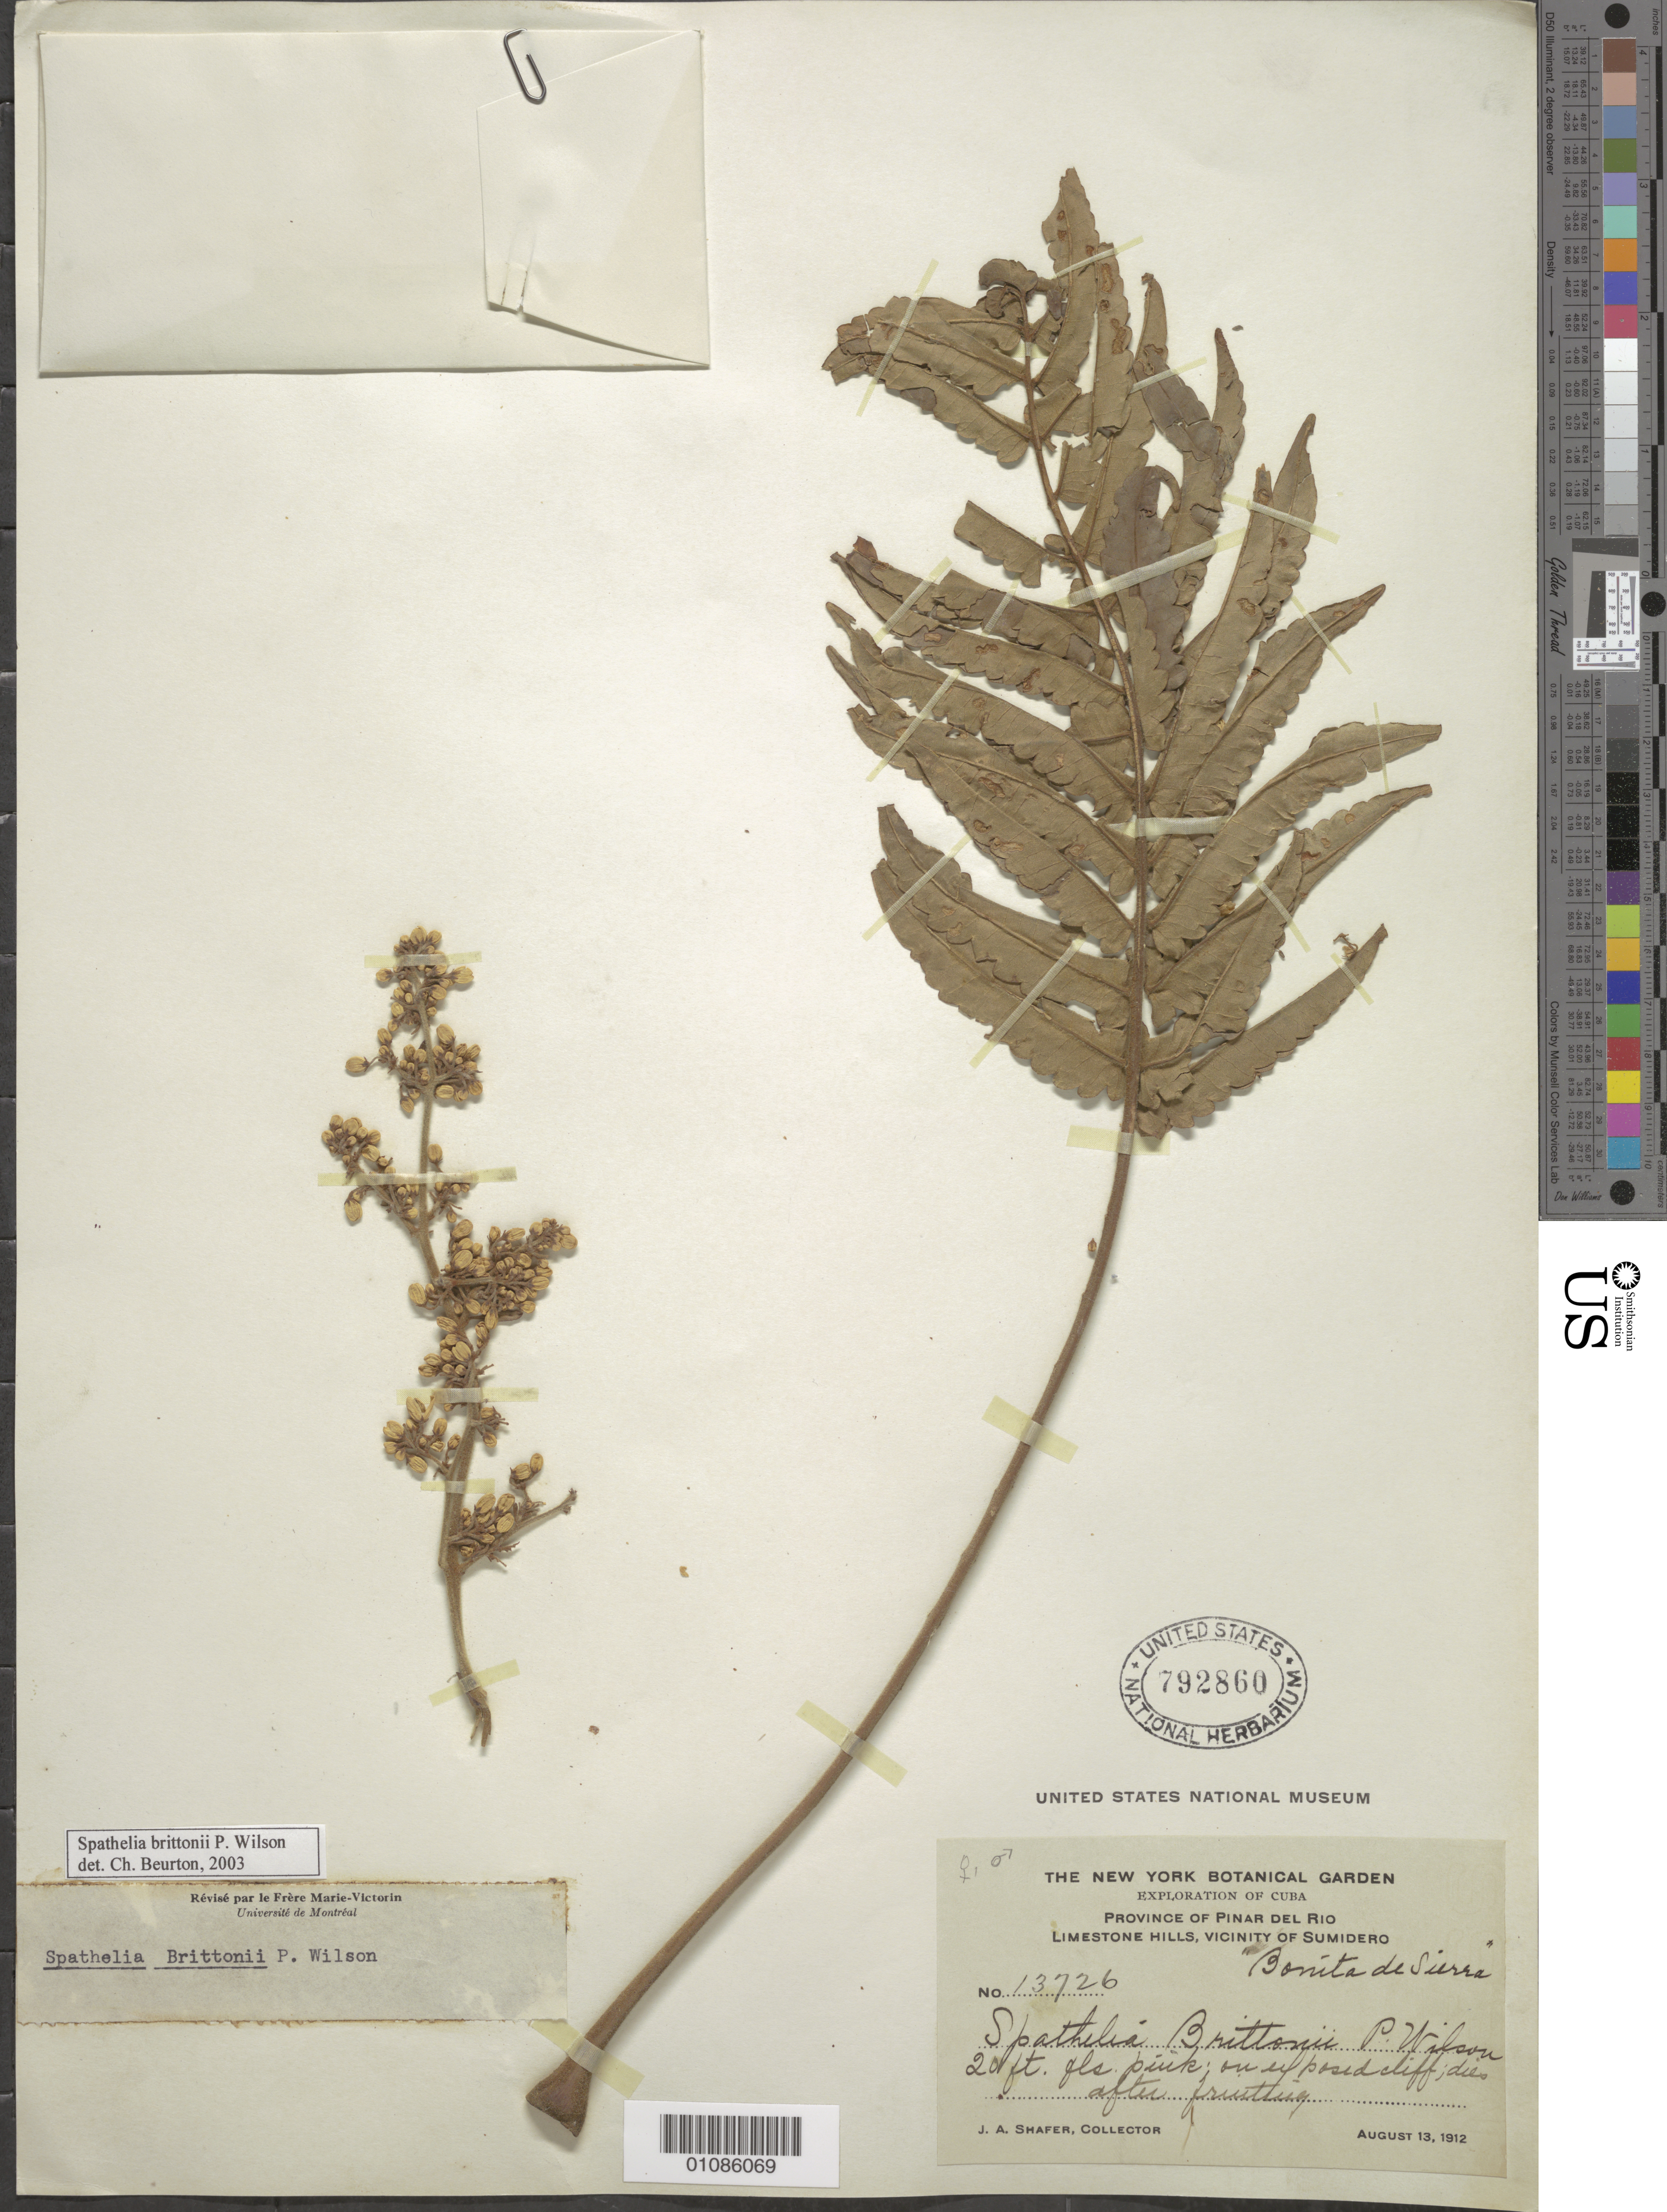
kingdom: Plantae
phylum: Tracheophyta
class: Magnoliopsida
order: Sapindales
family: Rutaceae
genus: Spathelia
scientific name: Spathelia brittonii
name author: P. Wilson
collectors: J. A. Shafer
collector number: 13726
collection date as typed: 13 Aug 1912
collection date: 1912-08-13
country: Cuba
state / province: Pinar del Rio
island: Cuba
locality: Pinar del Rio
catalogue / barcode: US 792860